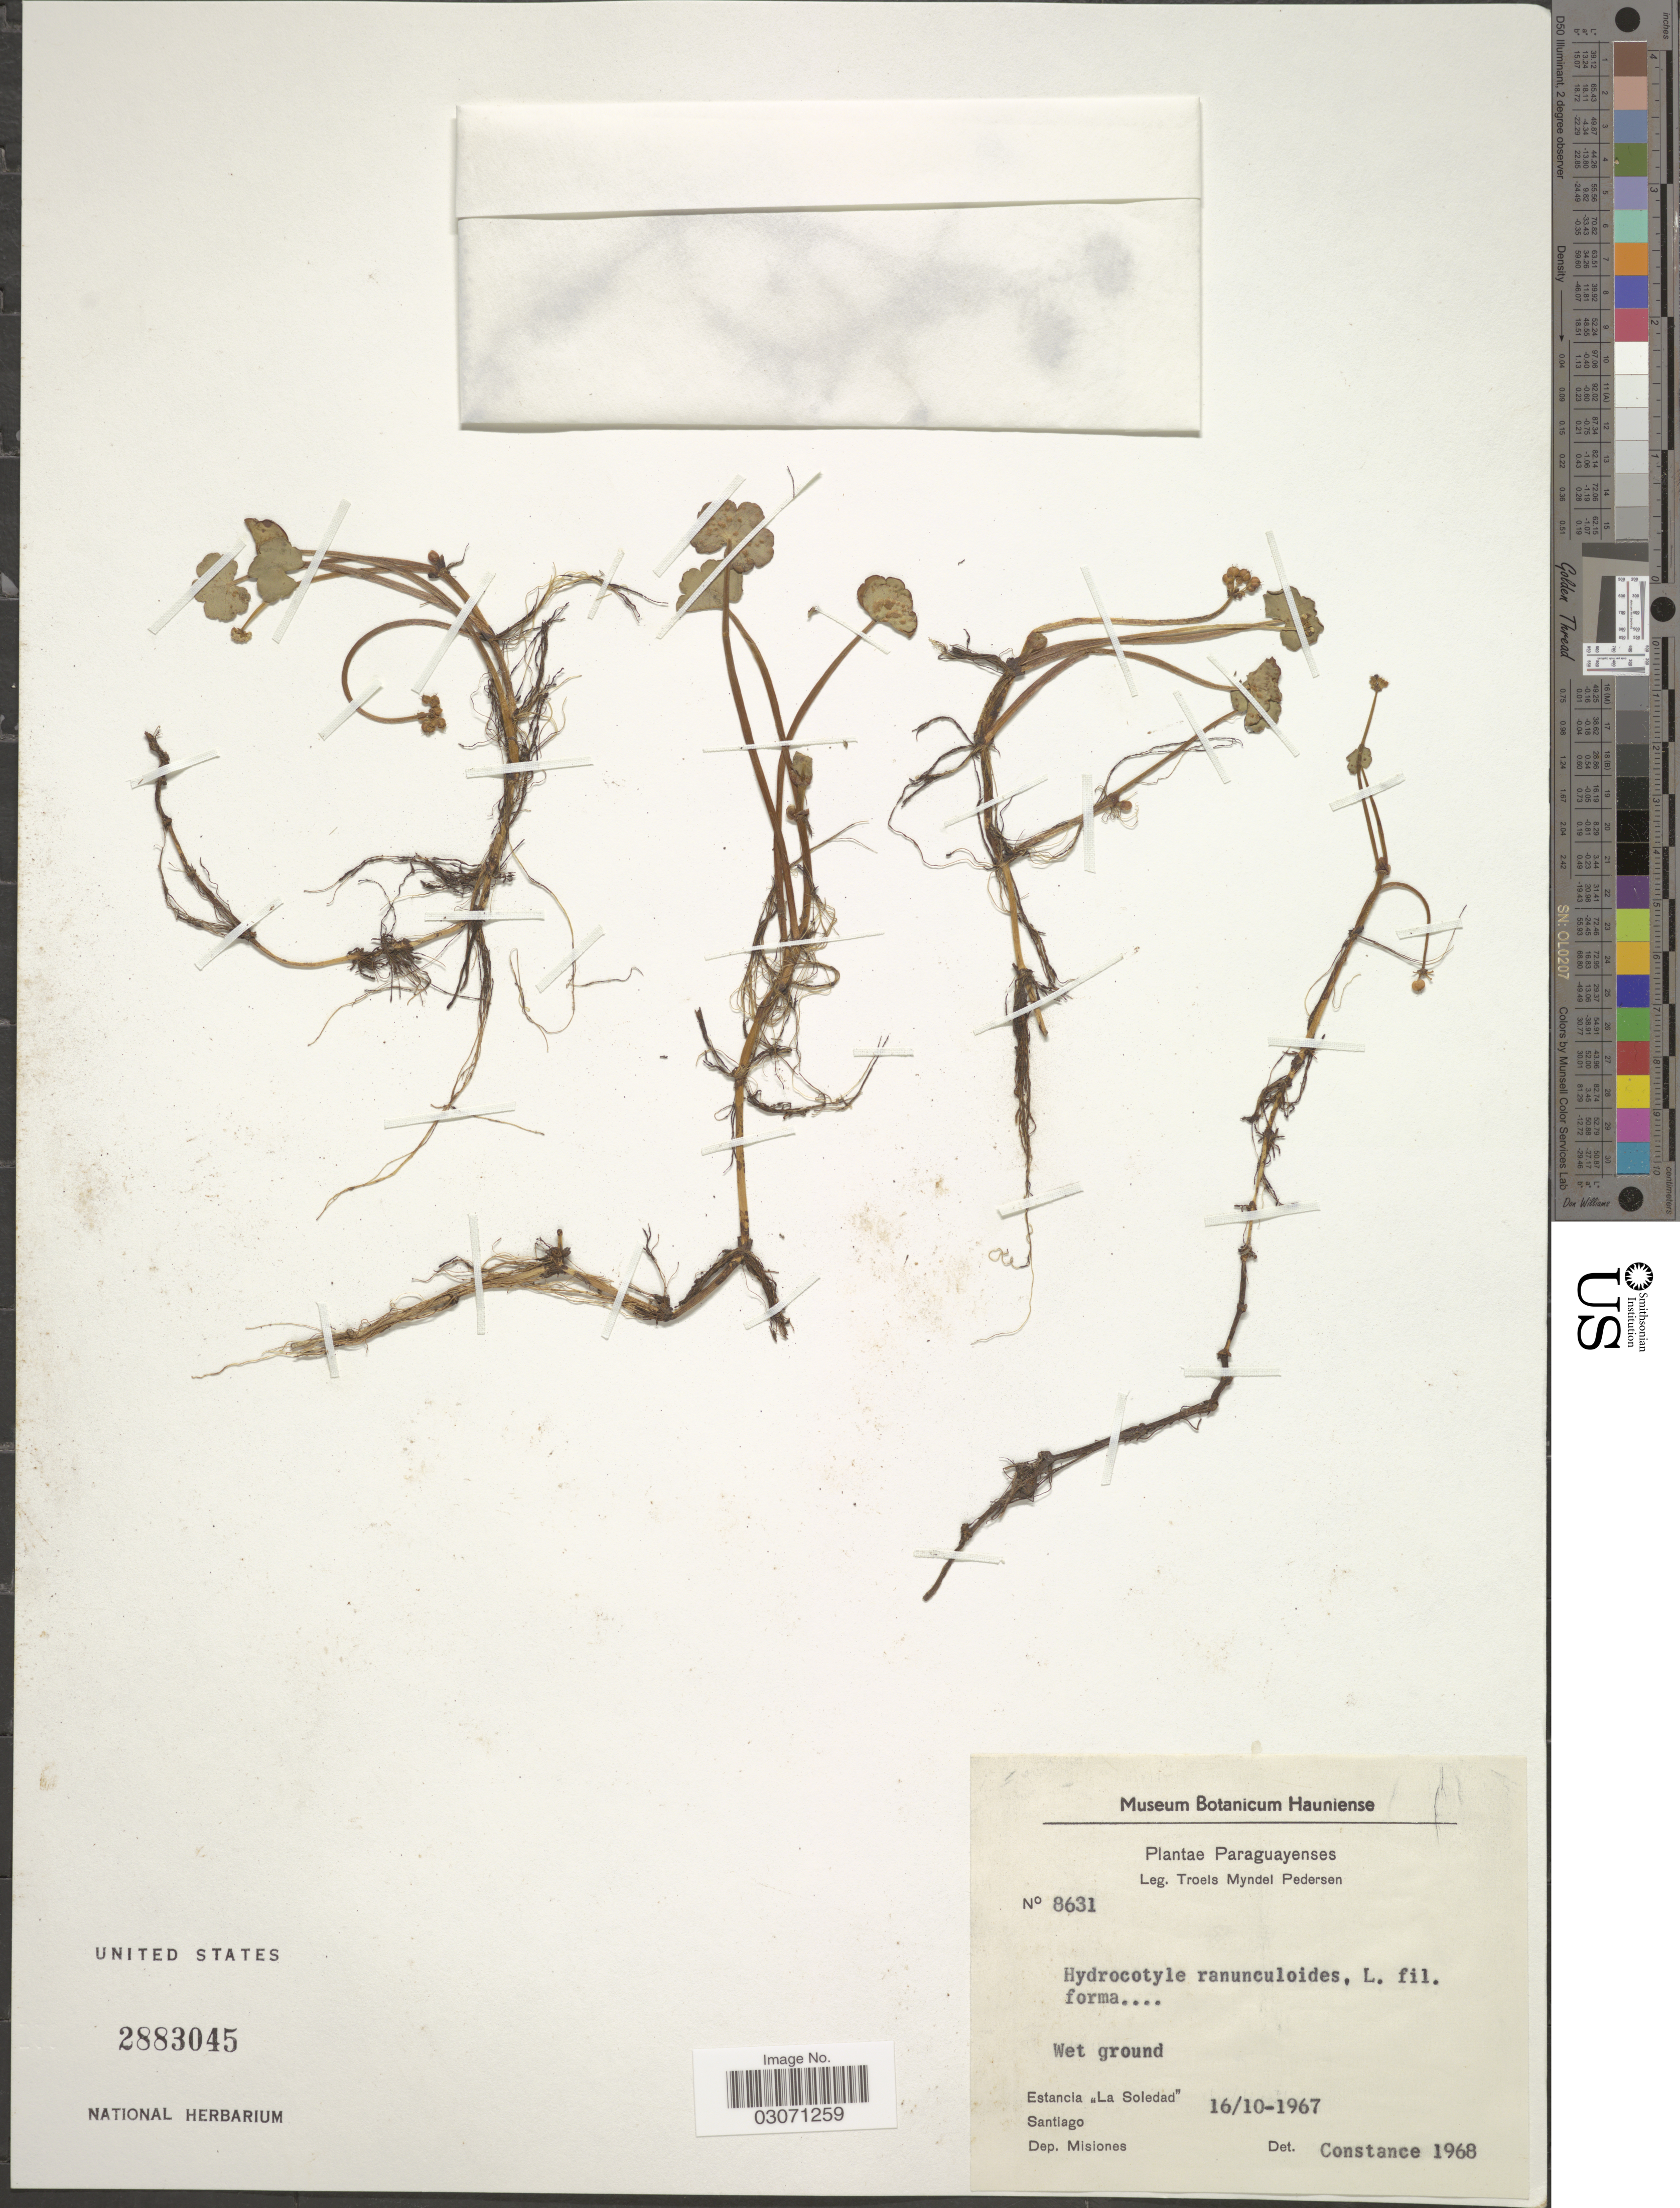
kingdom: Plantae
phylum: Tracheophyta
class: Magnoliopsida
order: Apiales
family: Araliaceae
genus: Hydrocotyle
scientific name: Hydrocotyle ranunculoides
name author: L. f.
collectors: T. Pederson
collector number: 8631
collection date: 1967-10-16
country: Paraguay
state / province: Misiones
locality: Estancia "La Soledad". Santiago, Dep. Misiones.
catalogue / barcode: US 2883045